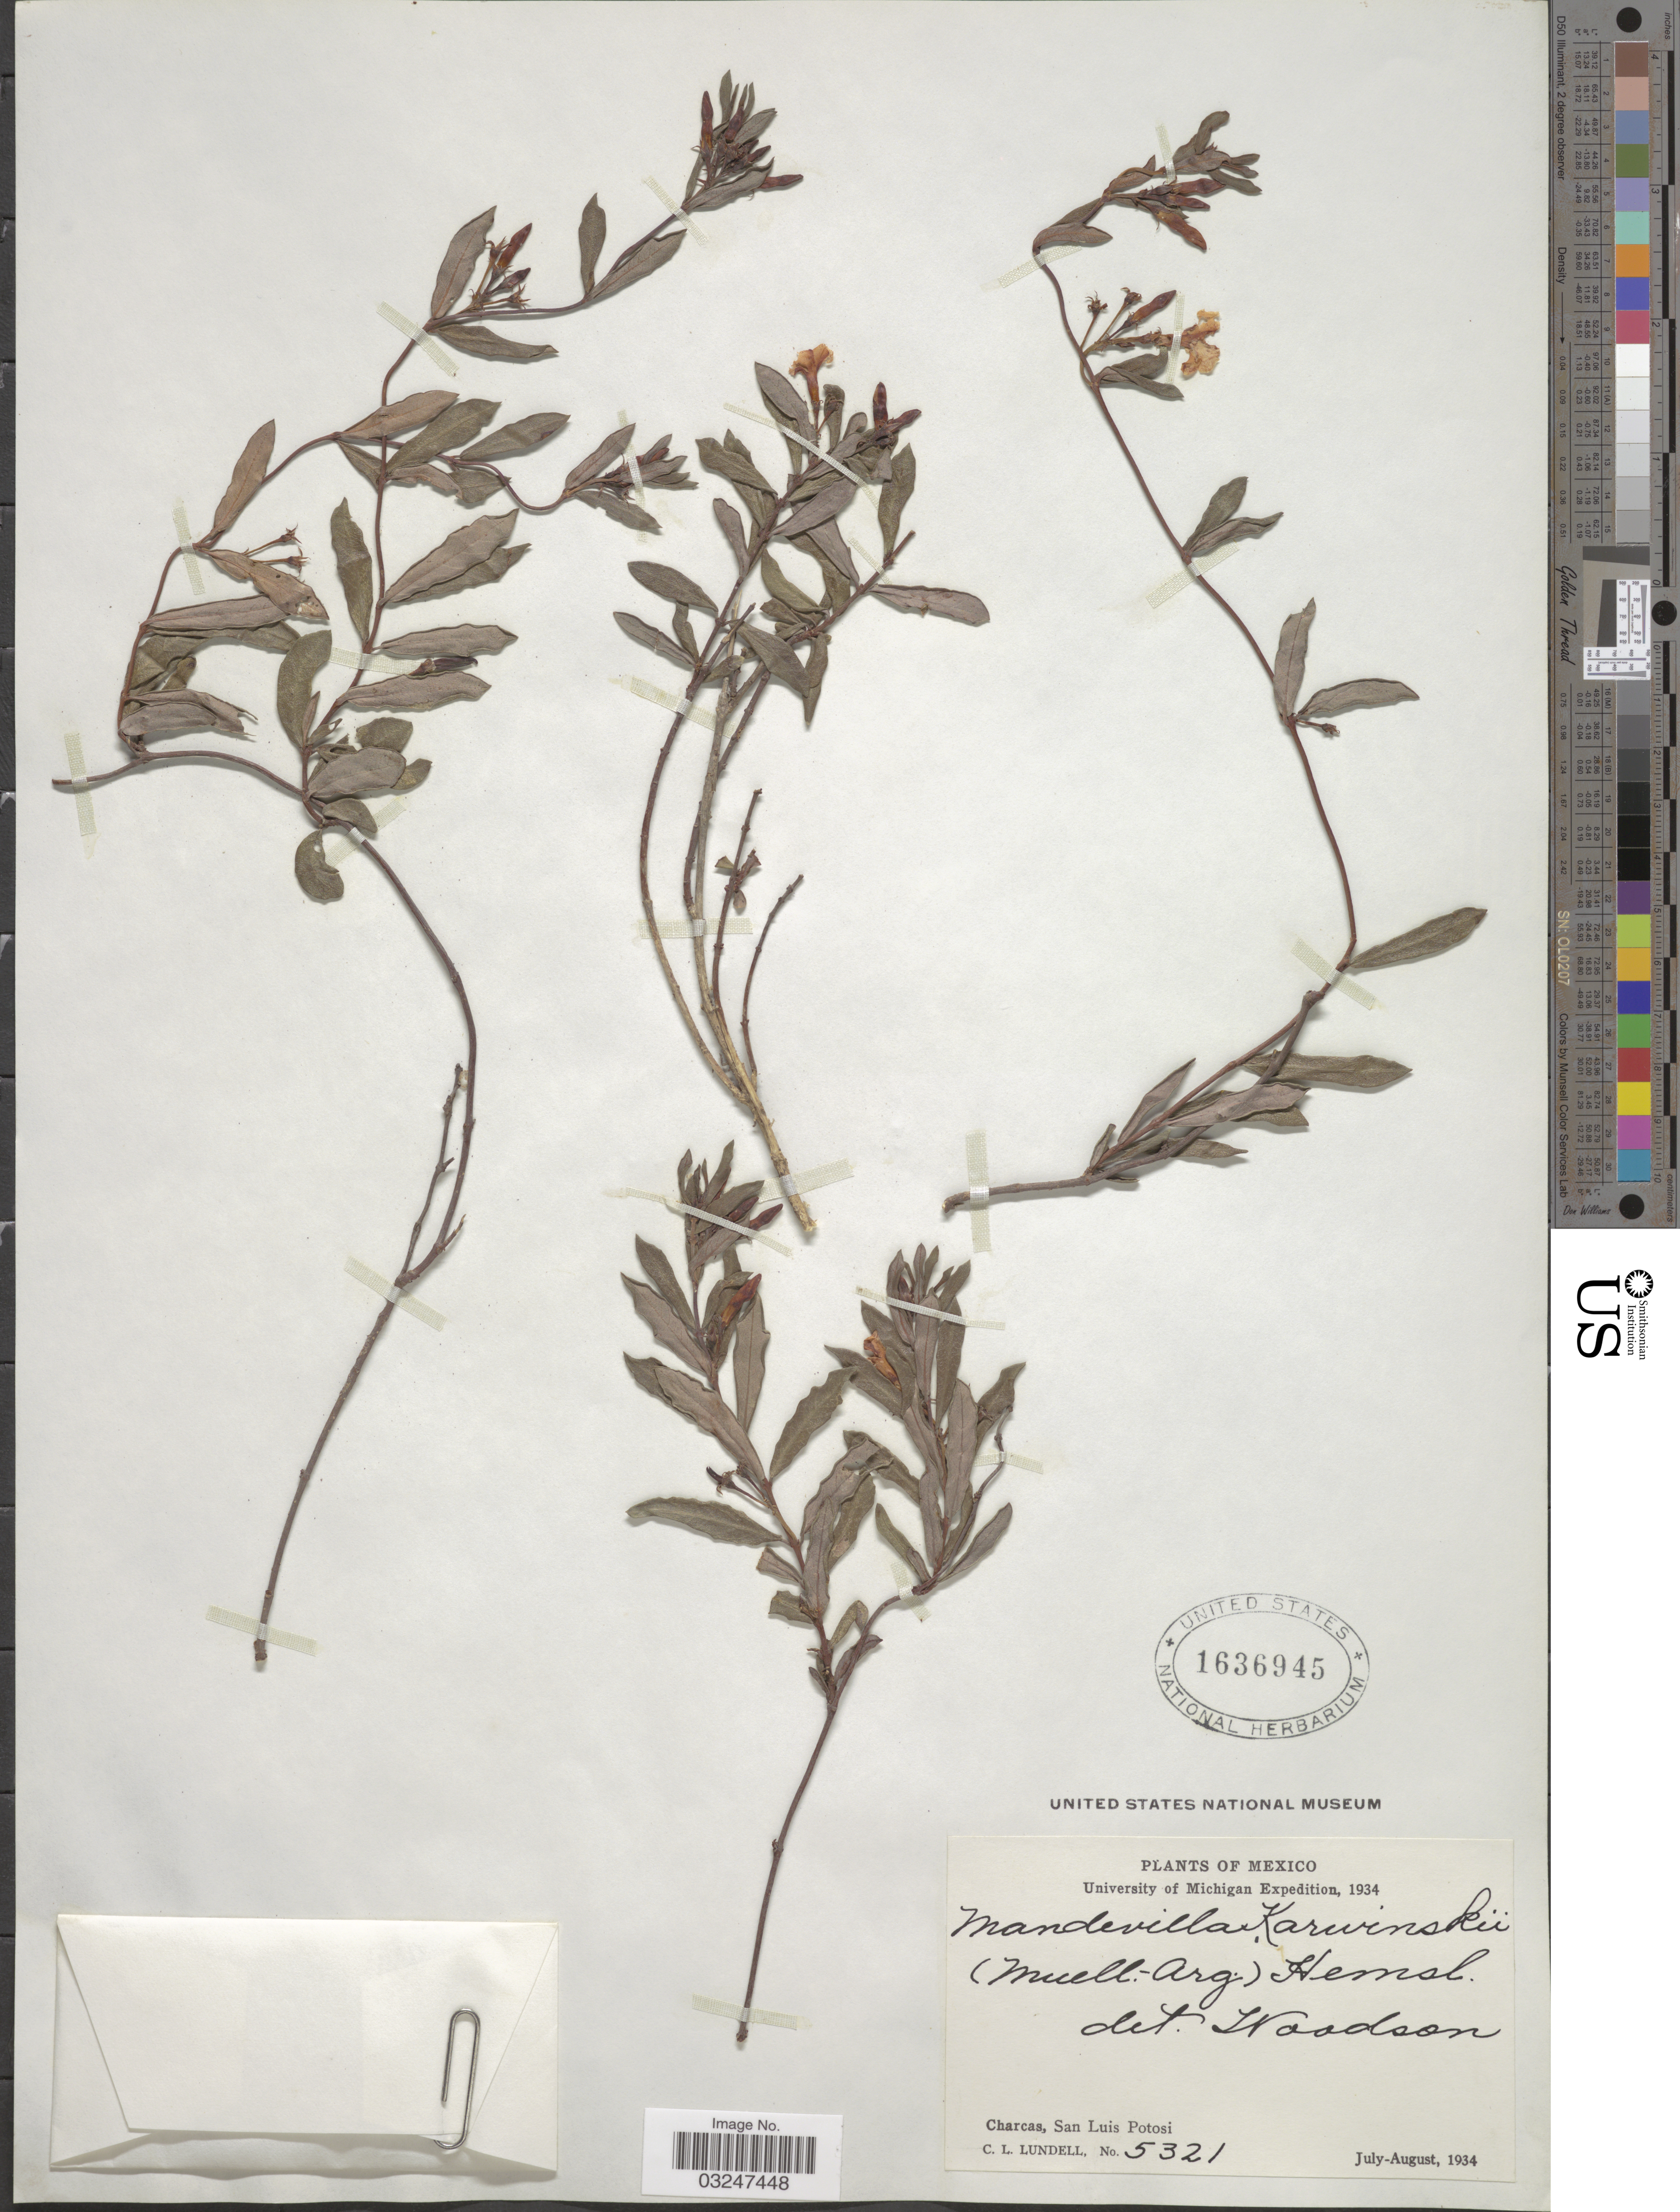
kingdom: Plantae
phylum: Tracheophyta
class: Magnoliopsida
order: Gentianales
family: Apocynaceae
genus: Mandevilla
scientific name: Mandevilla karwinski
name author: (Müll. Arg.) Hemsl.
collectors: C. L. Lundell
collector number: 5321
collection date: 1934-07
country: Mexico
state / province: San Luis Potosí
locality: Charcas.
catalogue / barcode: US 1636945